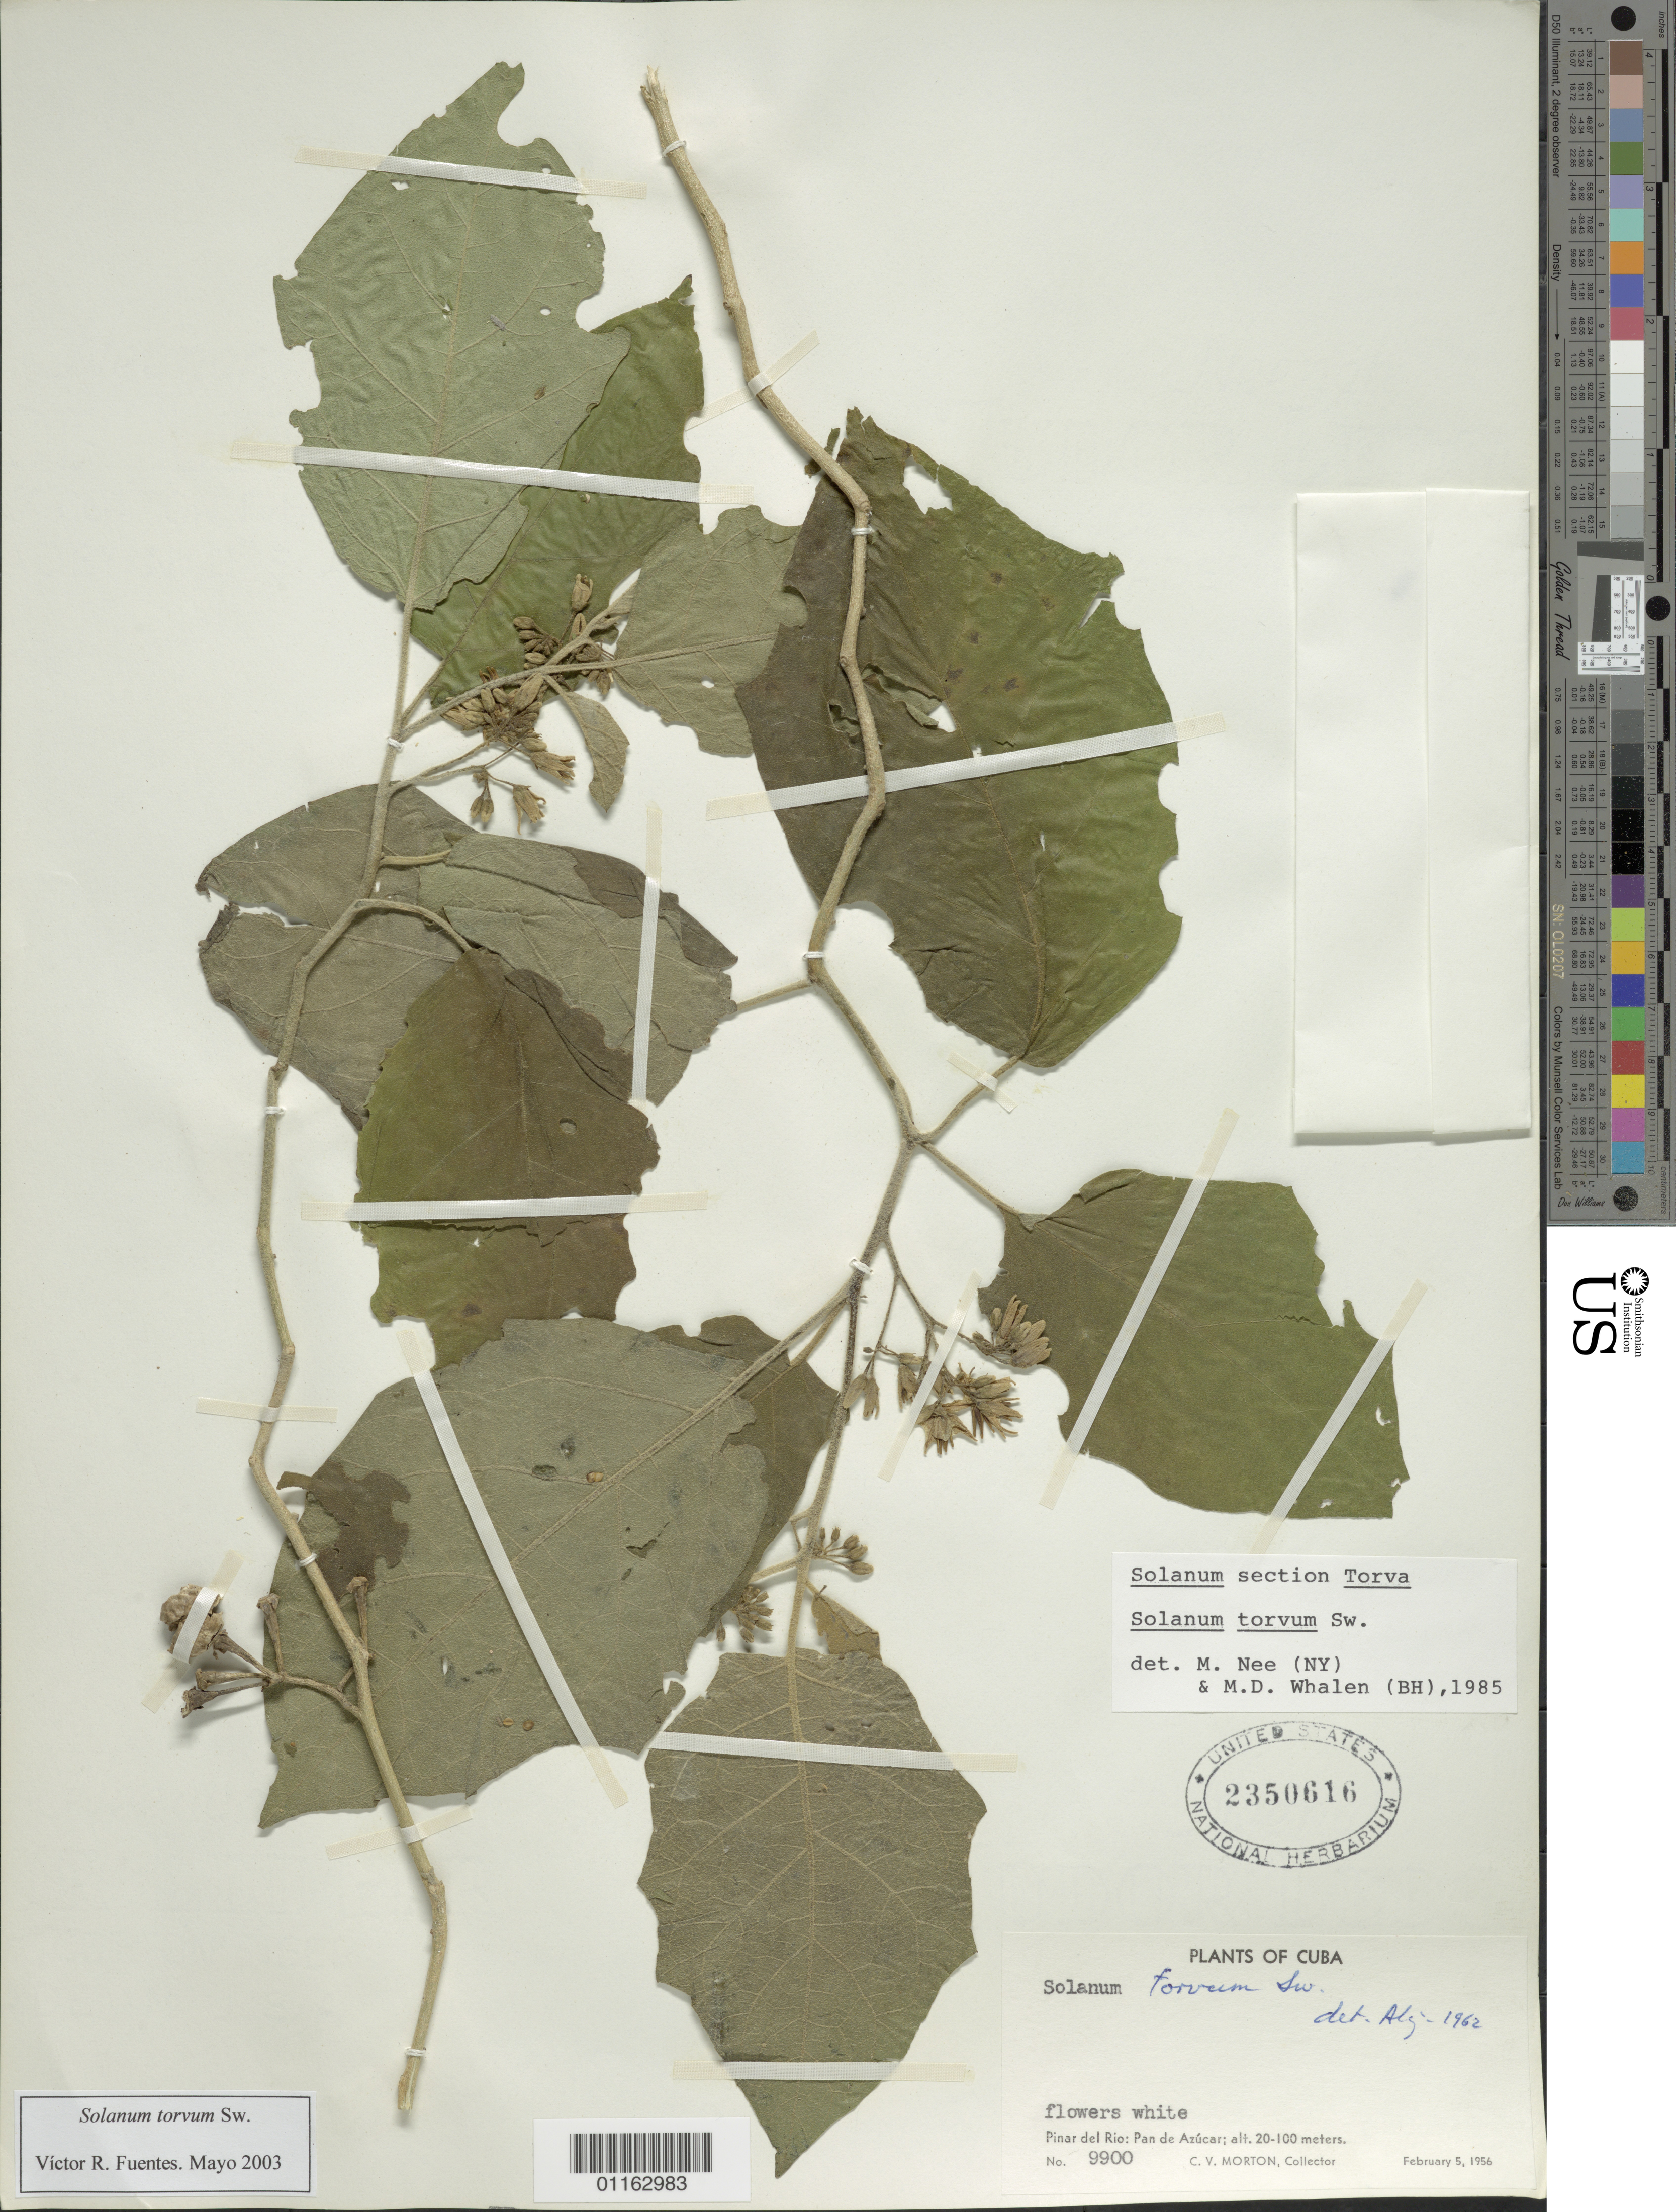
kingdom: Plantae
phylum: Tracheophyta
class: Magnoliopsida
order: Solanales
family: Solanaceae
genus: Solanum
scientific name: Solanum tortipes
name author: Urb. & Ekman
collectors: C. V. Morton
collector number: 9900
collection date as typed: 05 Feb 1956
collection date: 1956-02-05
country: Cuba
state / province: Pinar del Rio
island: Cuba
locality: Pan de Azucar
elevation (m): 20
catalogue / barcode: US 2350616